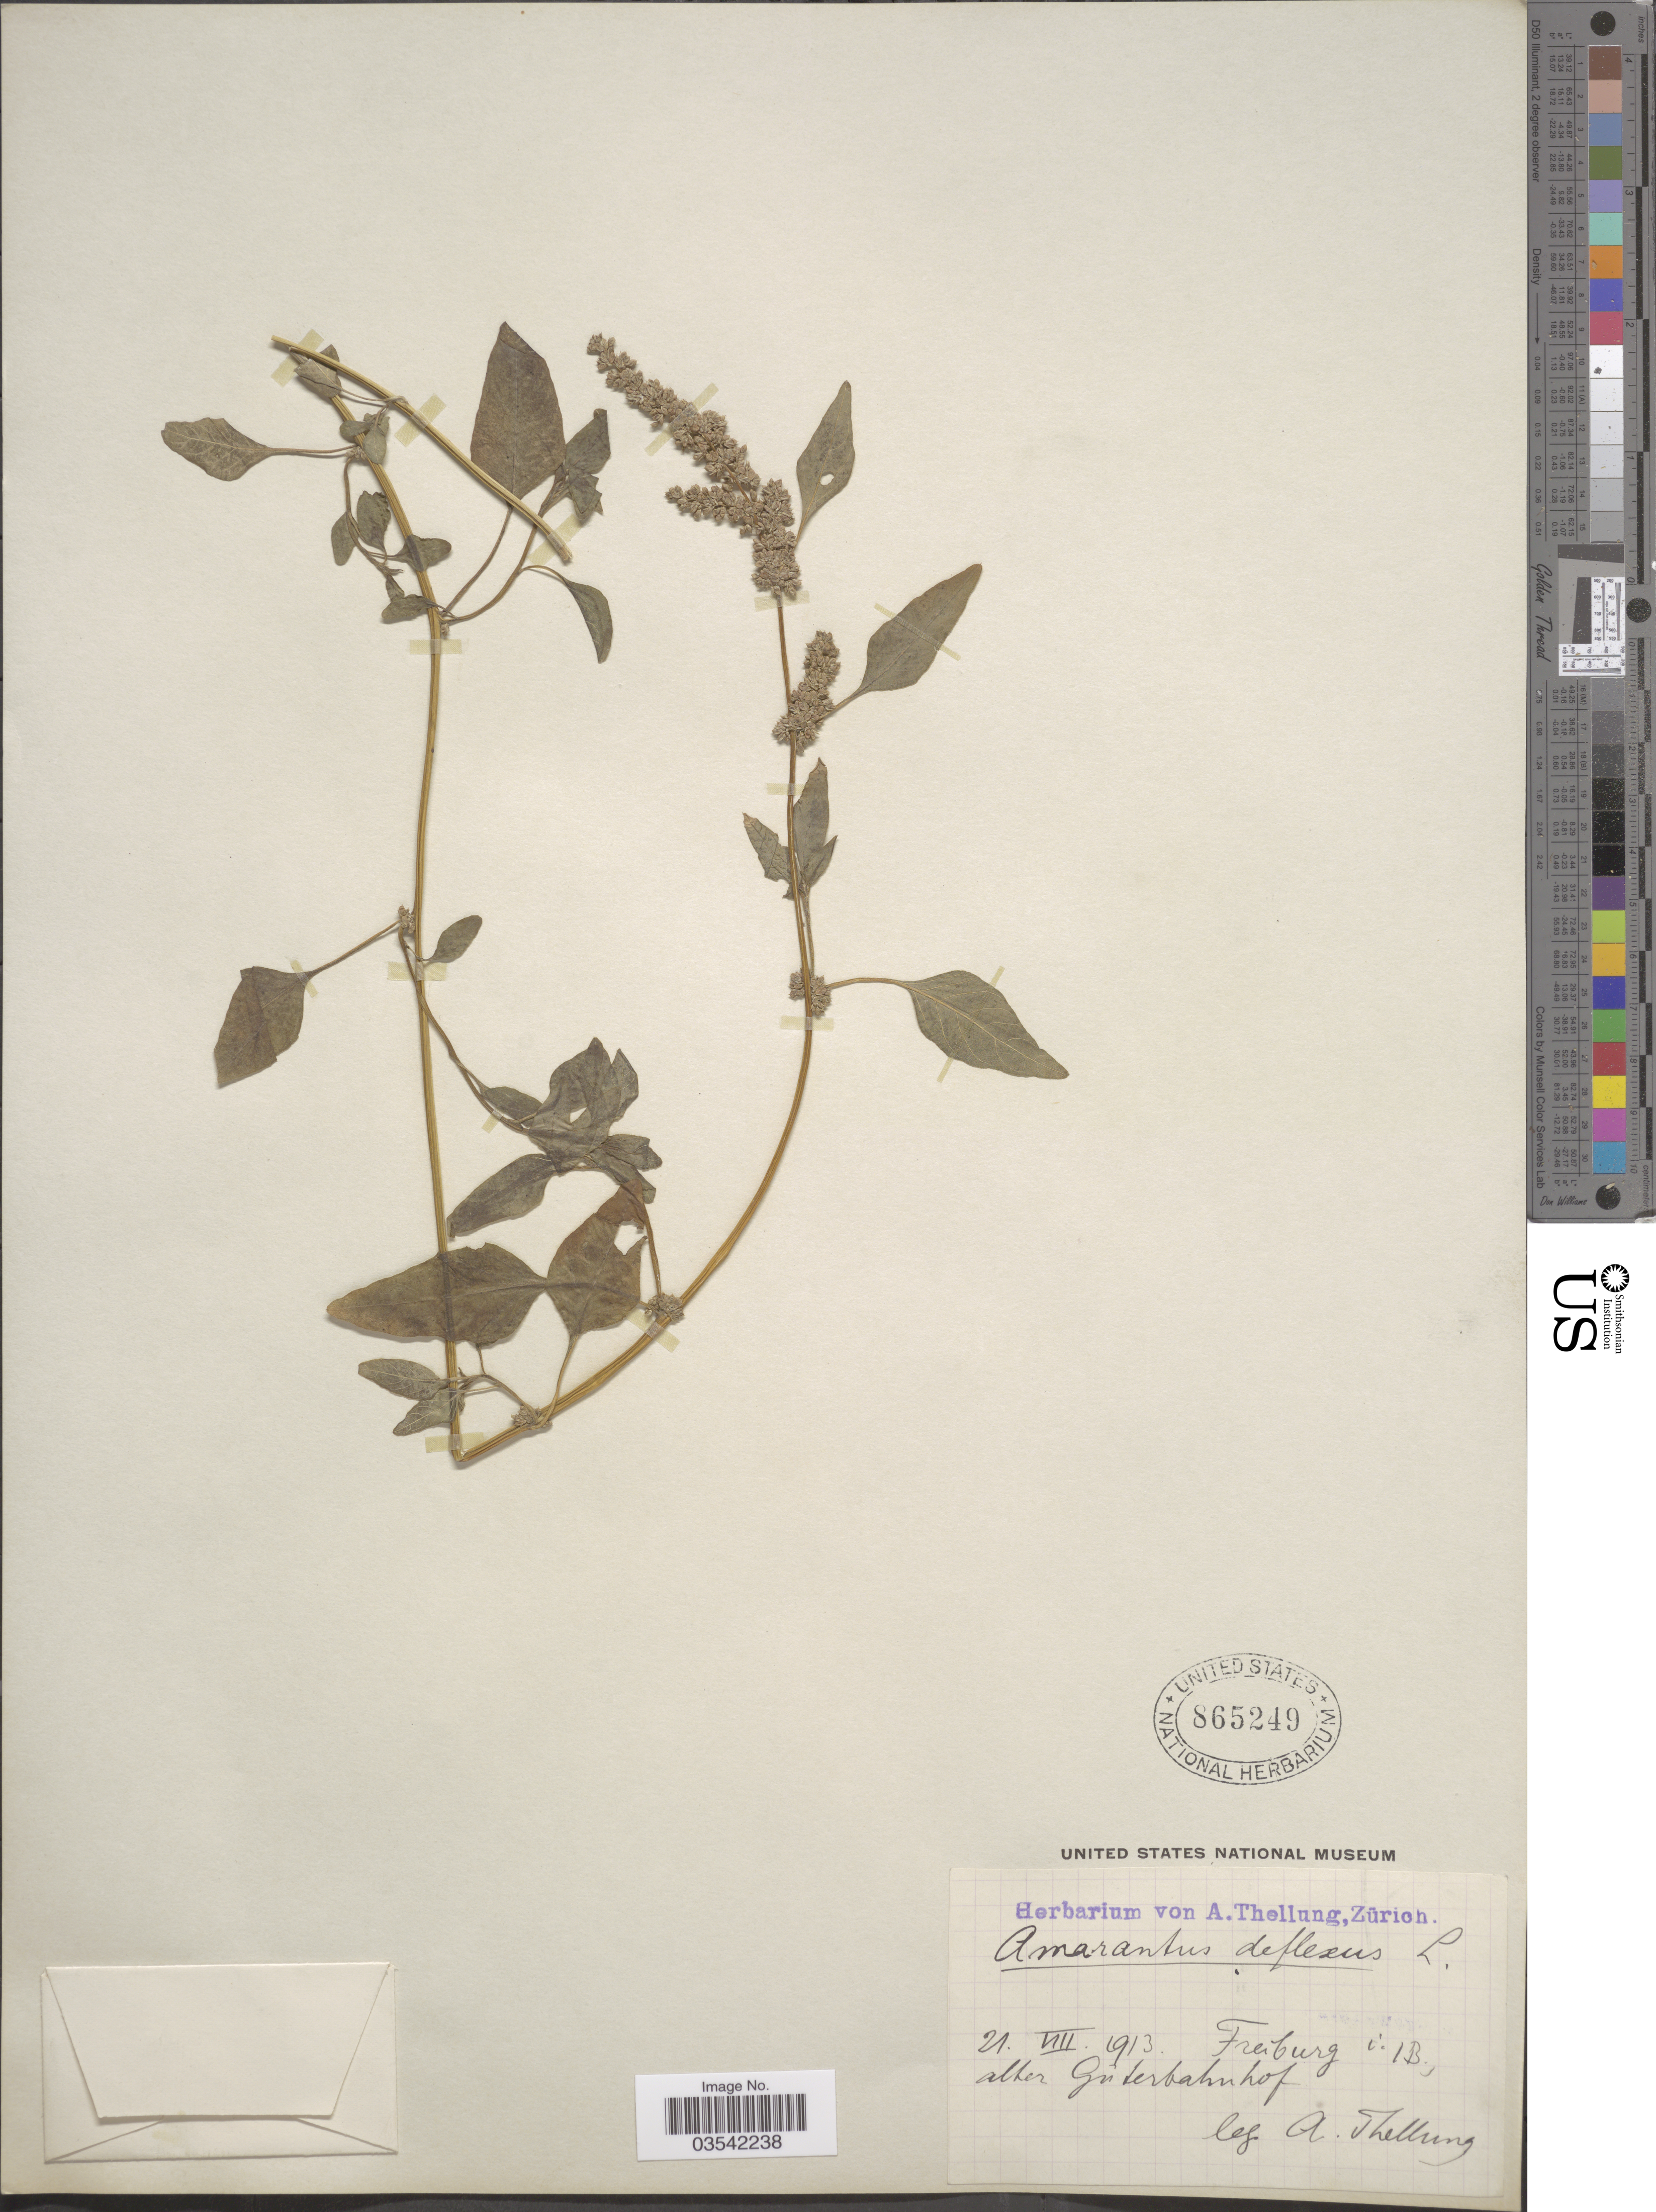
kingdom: Plantae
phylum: Tracheophyta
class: Magnoliopsida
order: Caryophyllales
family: Amaranthaceae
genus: Amaranthus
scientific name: Amaranthus deflexus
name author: L.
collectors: A. Thellung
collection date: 1913-08-21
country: Switzerland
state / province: Fribourg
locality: Freiburg i. 1B, alter Güterbahnhof.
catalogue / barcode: US 865249